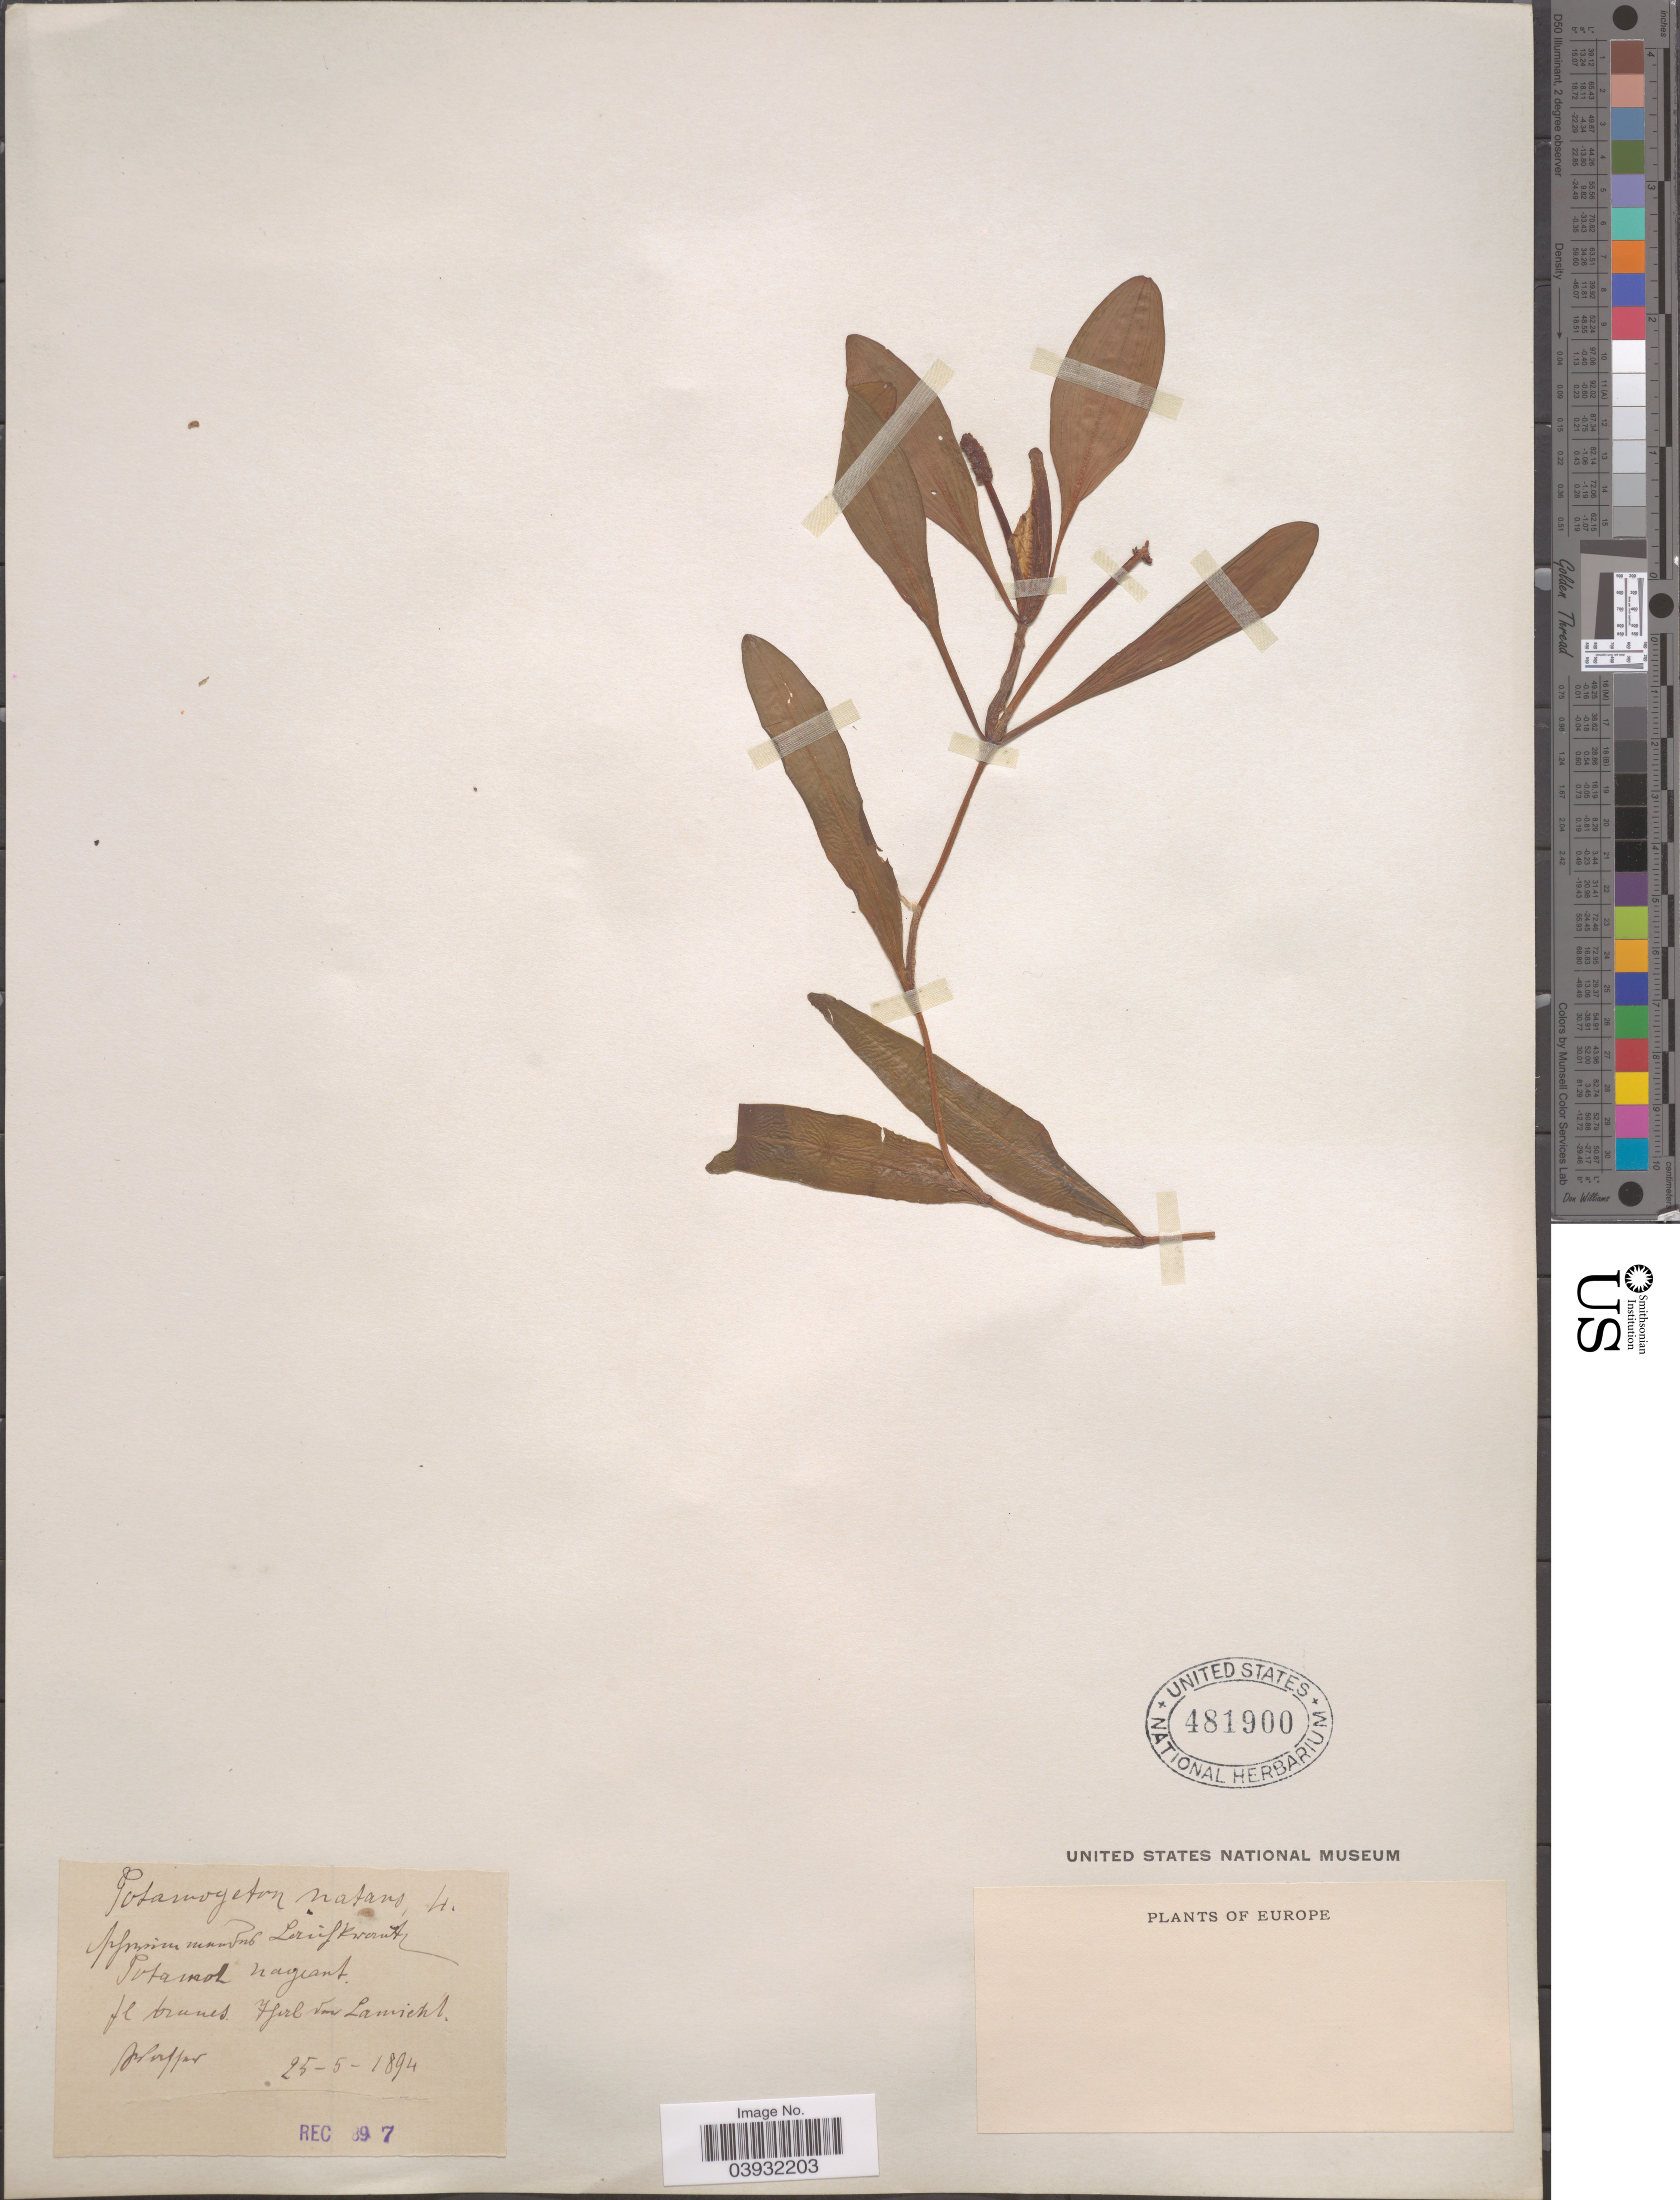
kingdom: Plantae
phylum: Tracheophyta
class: Liliopsida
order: Alismatales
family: Potamogetonaceae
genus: Potamogeton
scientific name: Potamogeton natans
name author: L.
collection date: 1894-05-25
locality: Europe. Putanoh nagrant. [unsure placement]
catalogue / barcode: US 481900